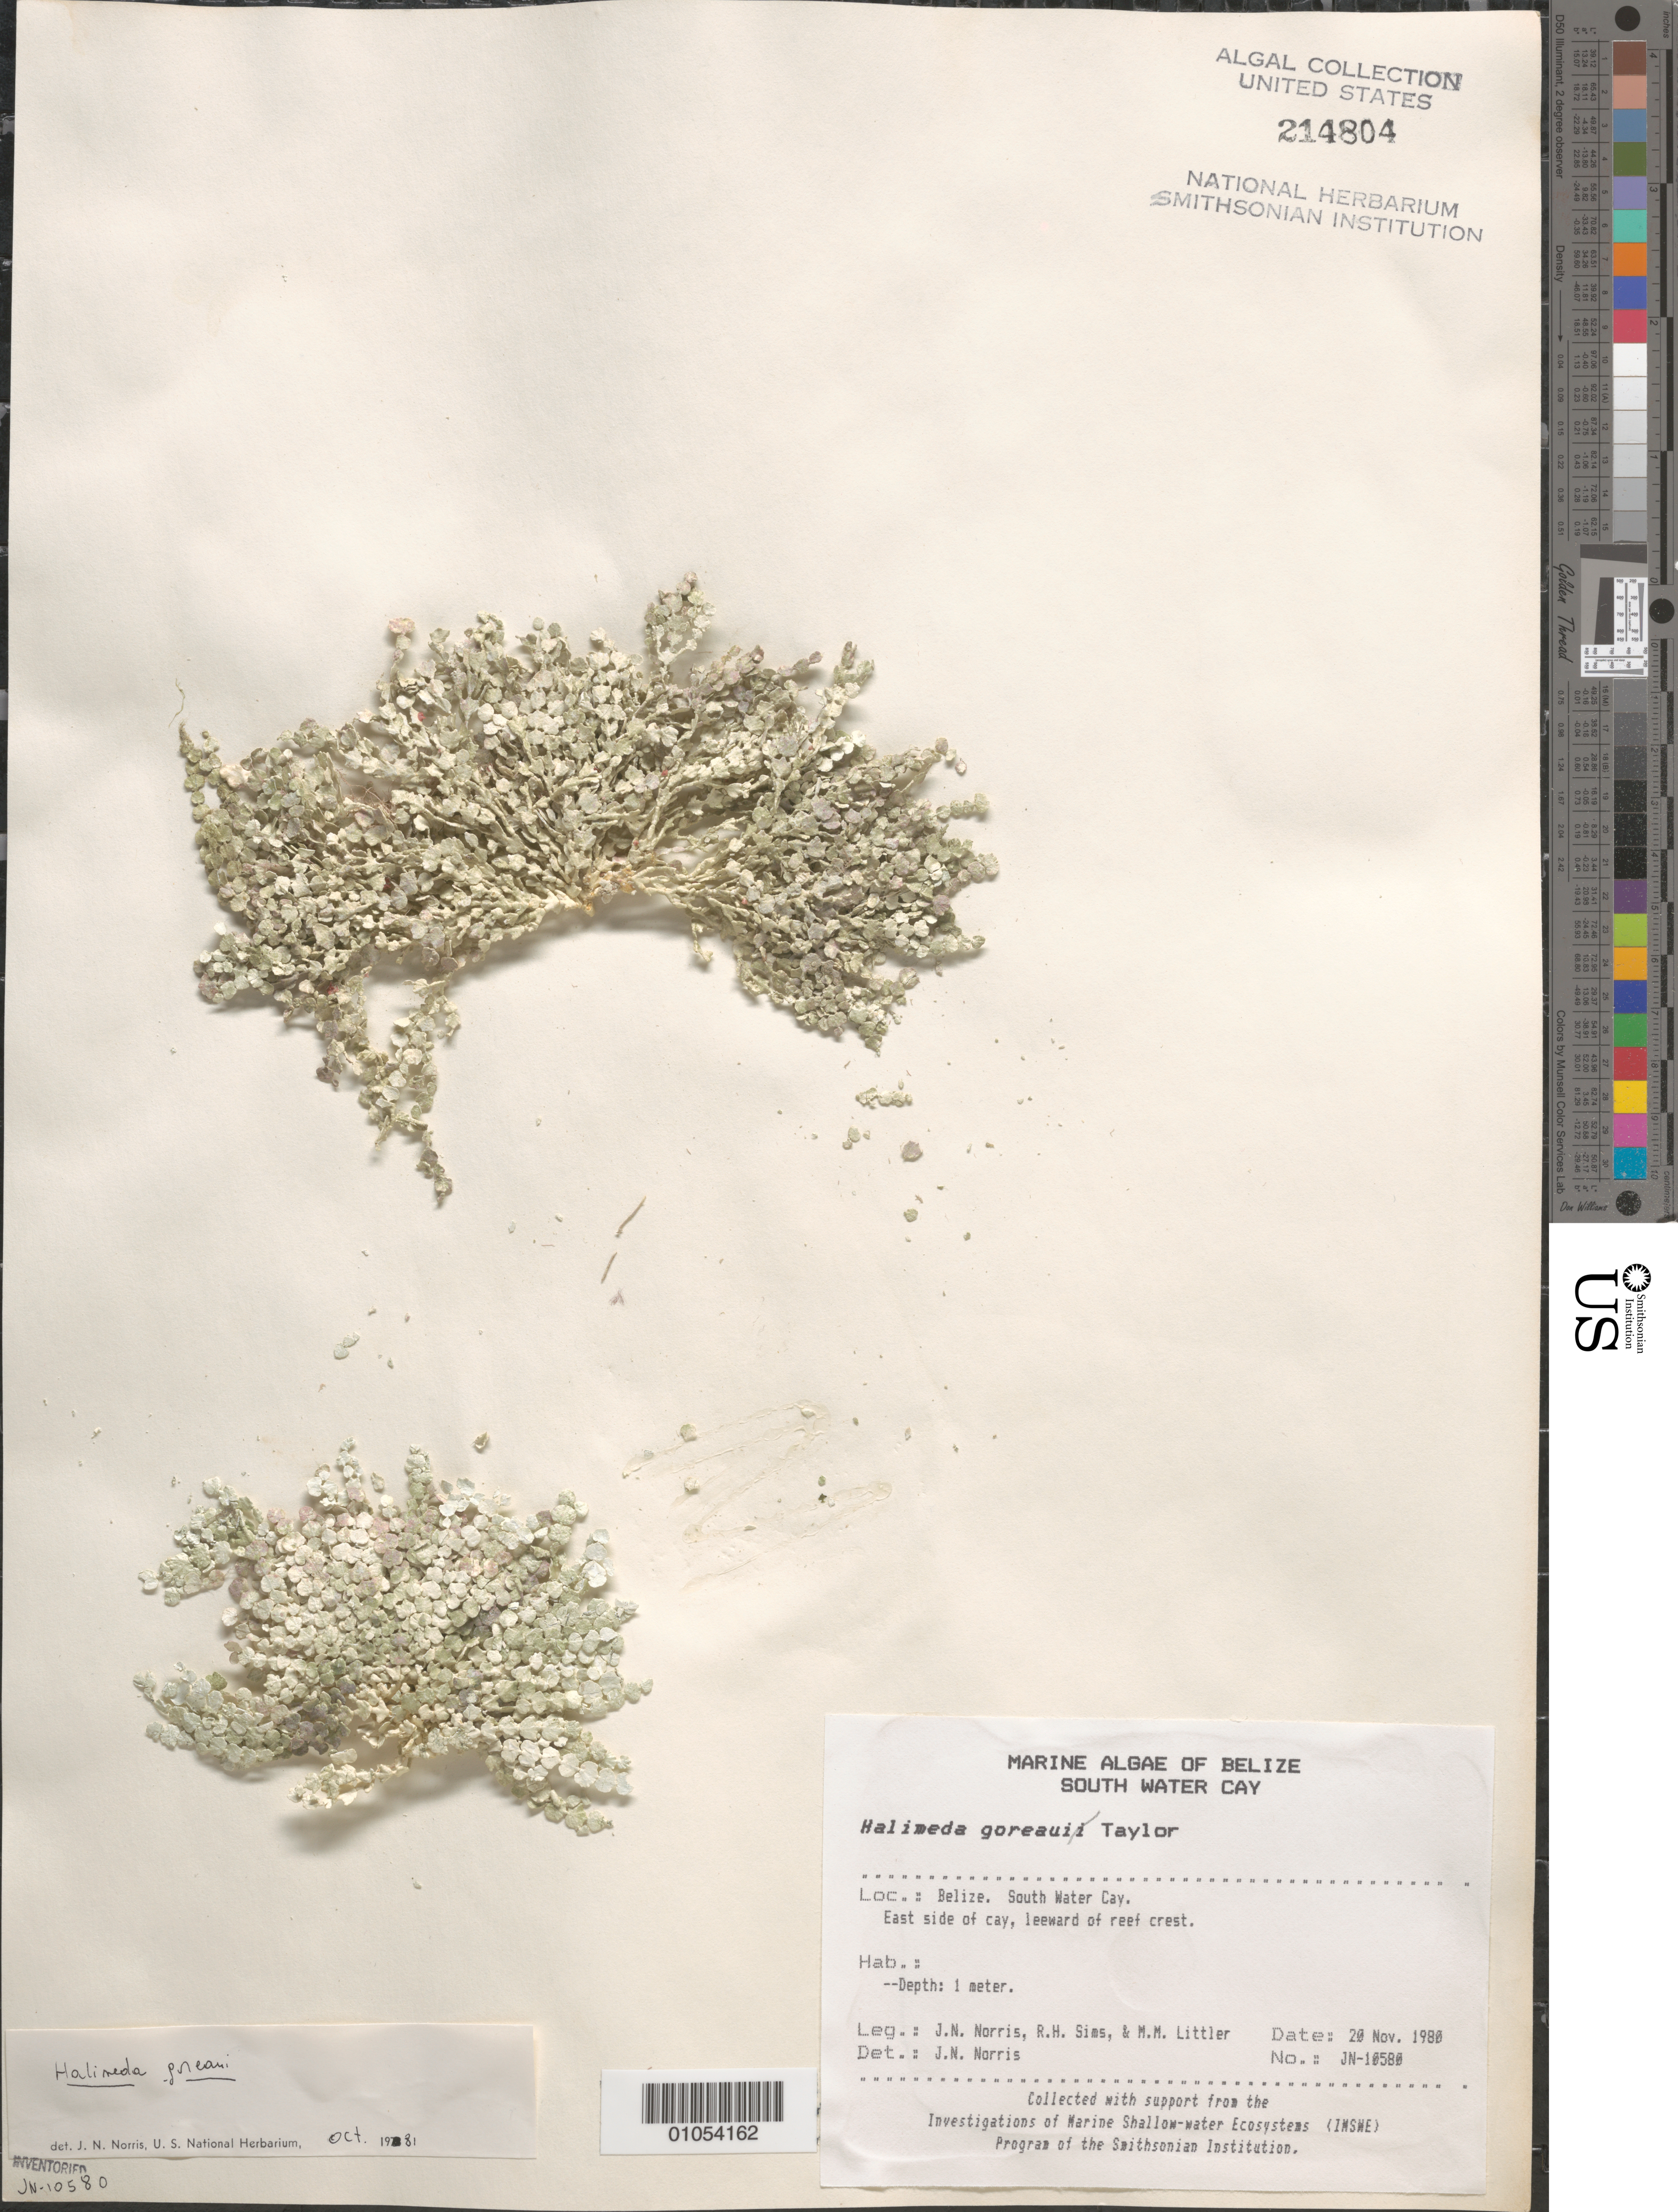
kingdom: Plantae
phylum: Chlorophyta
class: Ulvophyceae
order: Bryopsidales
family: Halimedaceae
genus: Halimeda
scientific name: Halimeda goreaui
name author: W.R. Taylor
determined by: Norris, James N.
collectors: J. N. Norris, R. H. Sims & M. M. Littler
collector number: JN-10580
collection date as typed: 20 Nov 1980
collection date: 1980-11-20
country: Belize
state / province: Stann Creek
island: South Water Cay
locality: East side of cay, leeward of reef crest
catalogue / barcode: US 214804